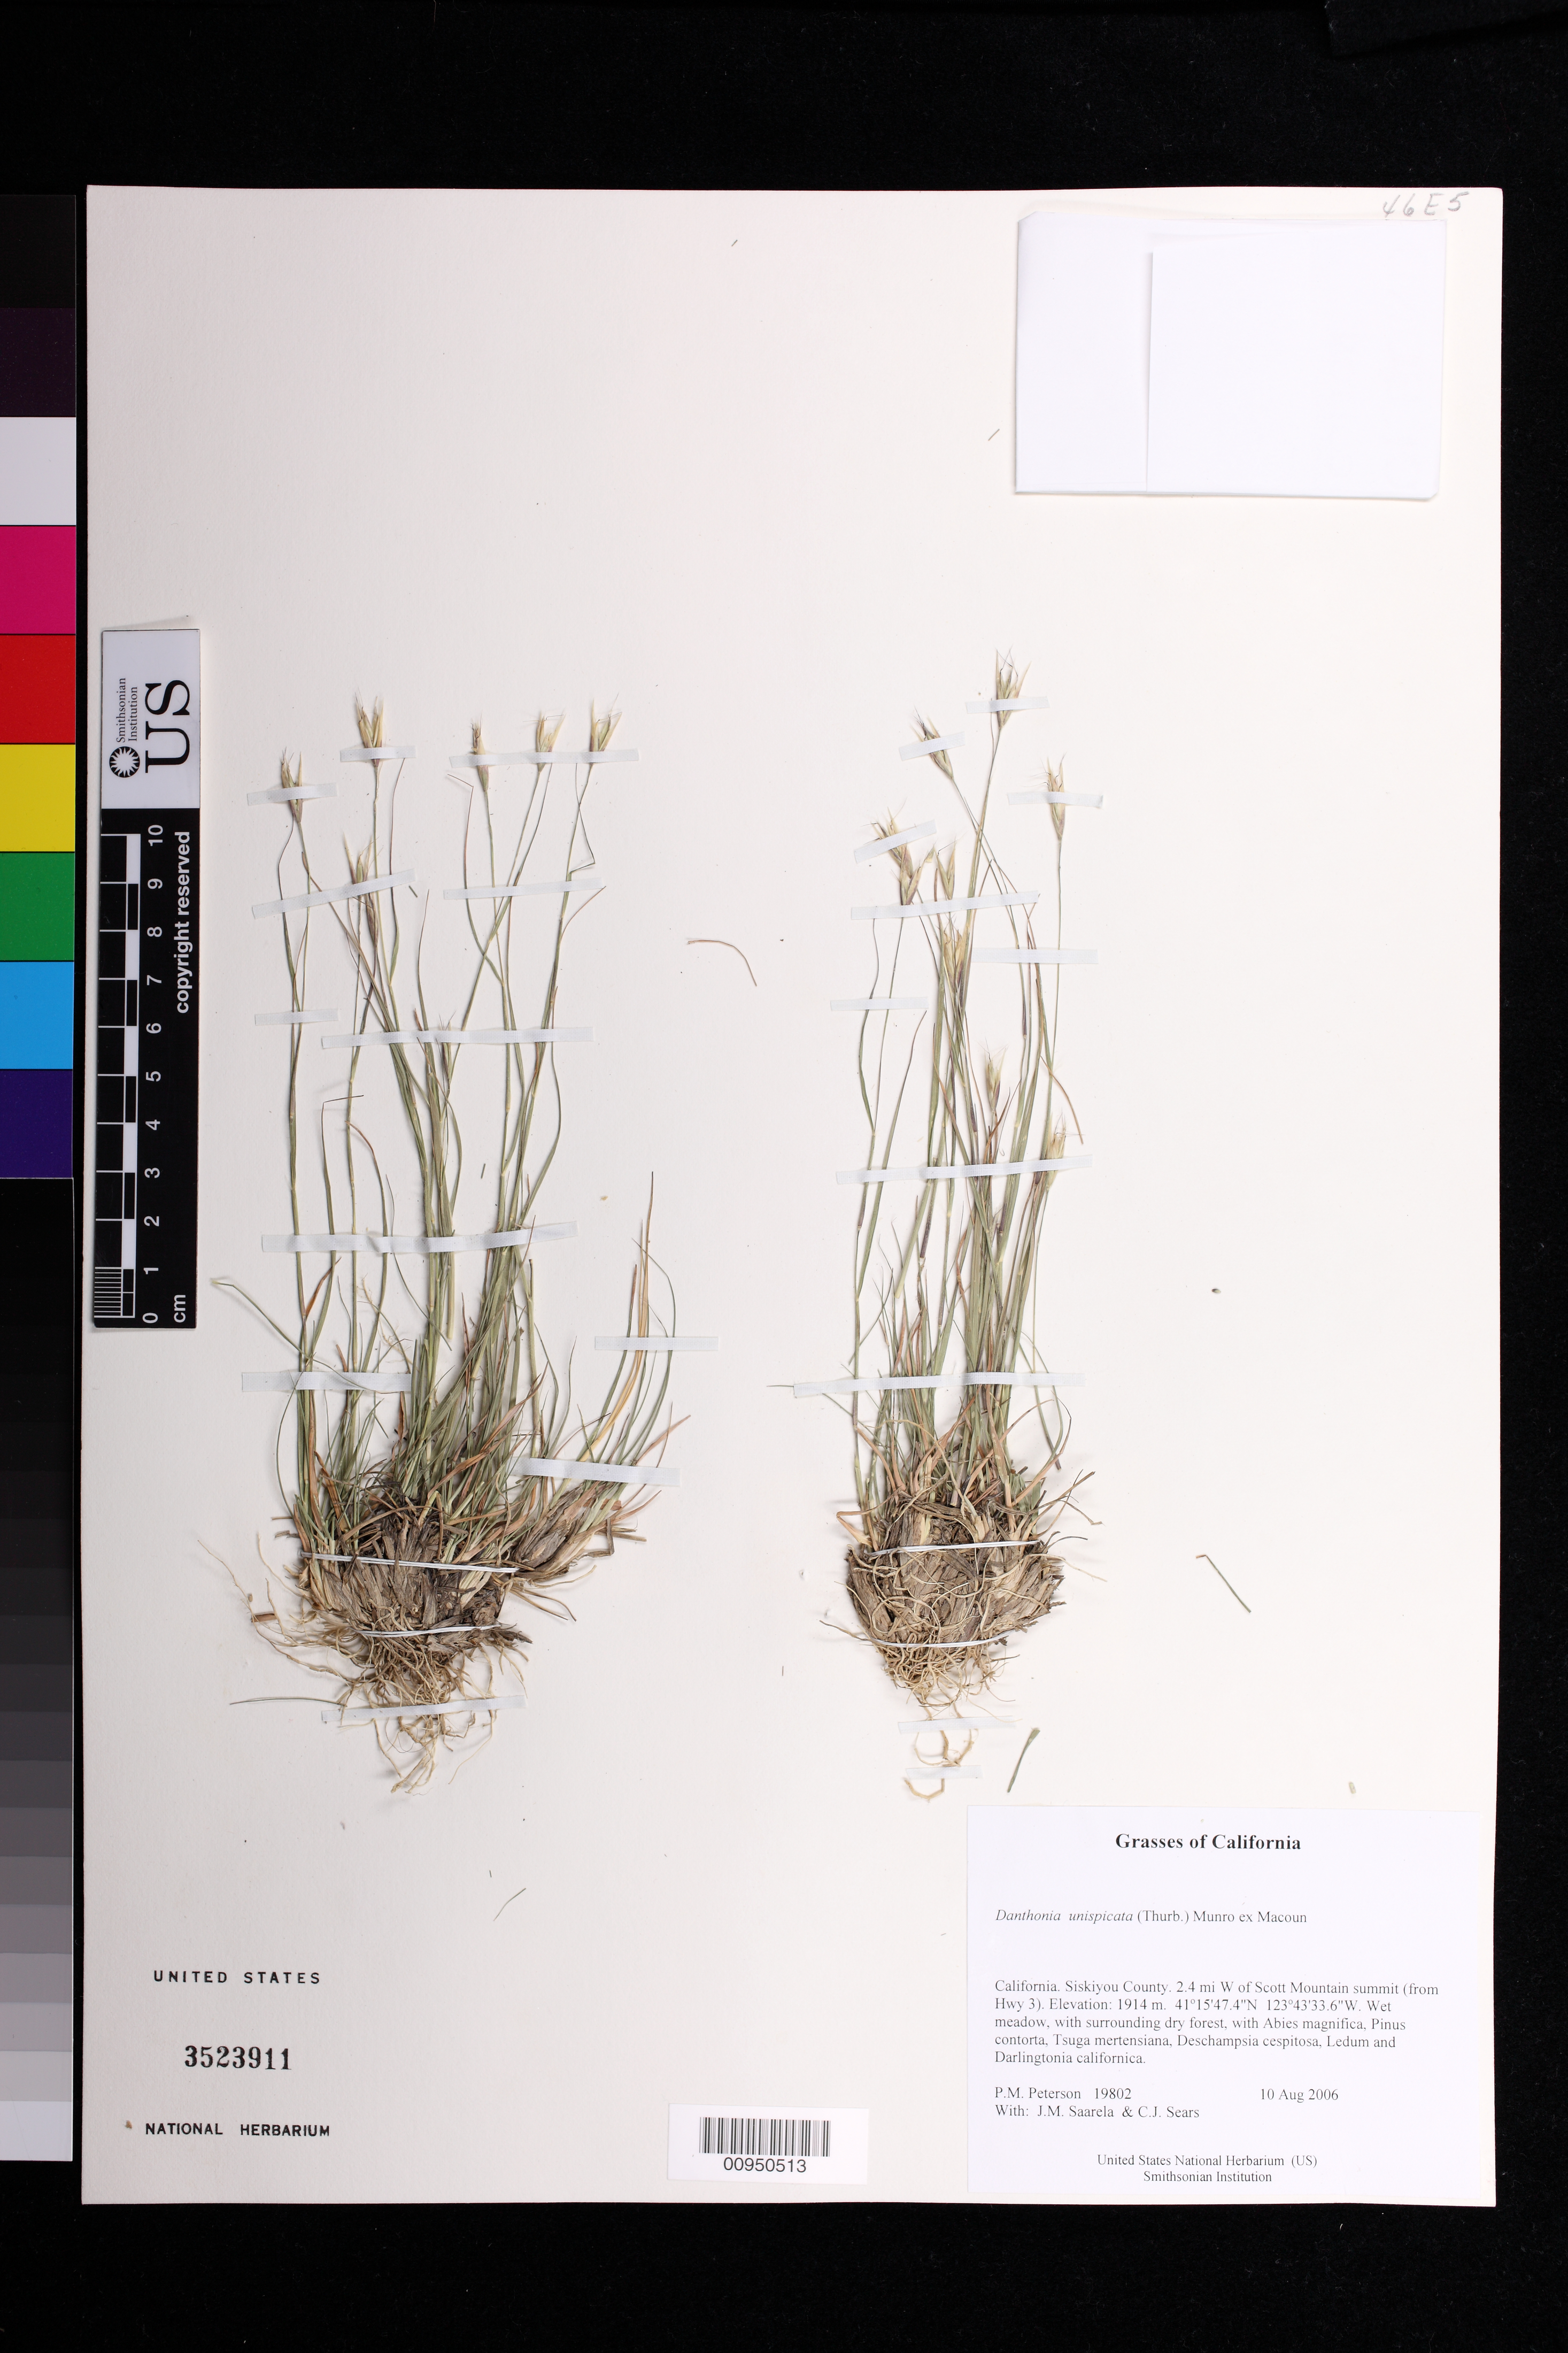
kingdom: Plantae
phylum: Tracheophyta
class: Liliopsida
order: Poales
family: Poaceae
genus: Danthonia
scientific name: Danthonia unispicata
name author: (Thurb.) Munro ex Macoun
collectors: P. M. Peterson, J. Saarela & C. Sears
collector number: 19802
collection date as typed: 10 Aug 2006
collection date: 2006-08-10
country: United States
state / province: California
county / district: Siskiyou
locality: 2.4 mi W of Scott Mountain summit (from Hwy 3).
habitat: Wet meadow, with surrounding dry forest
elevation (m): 1914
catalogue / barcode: US 3523911